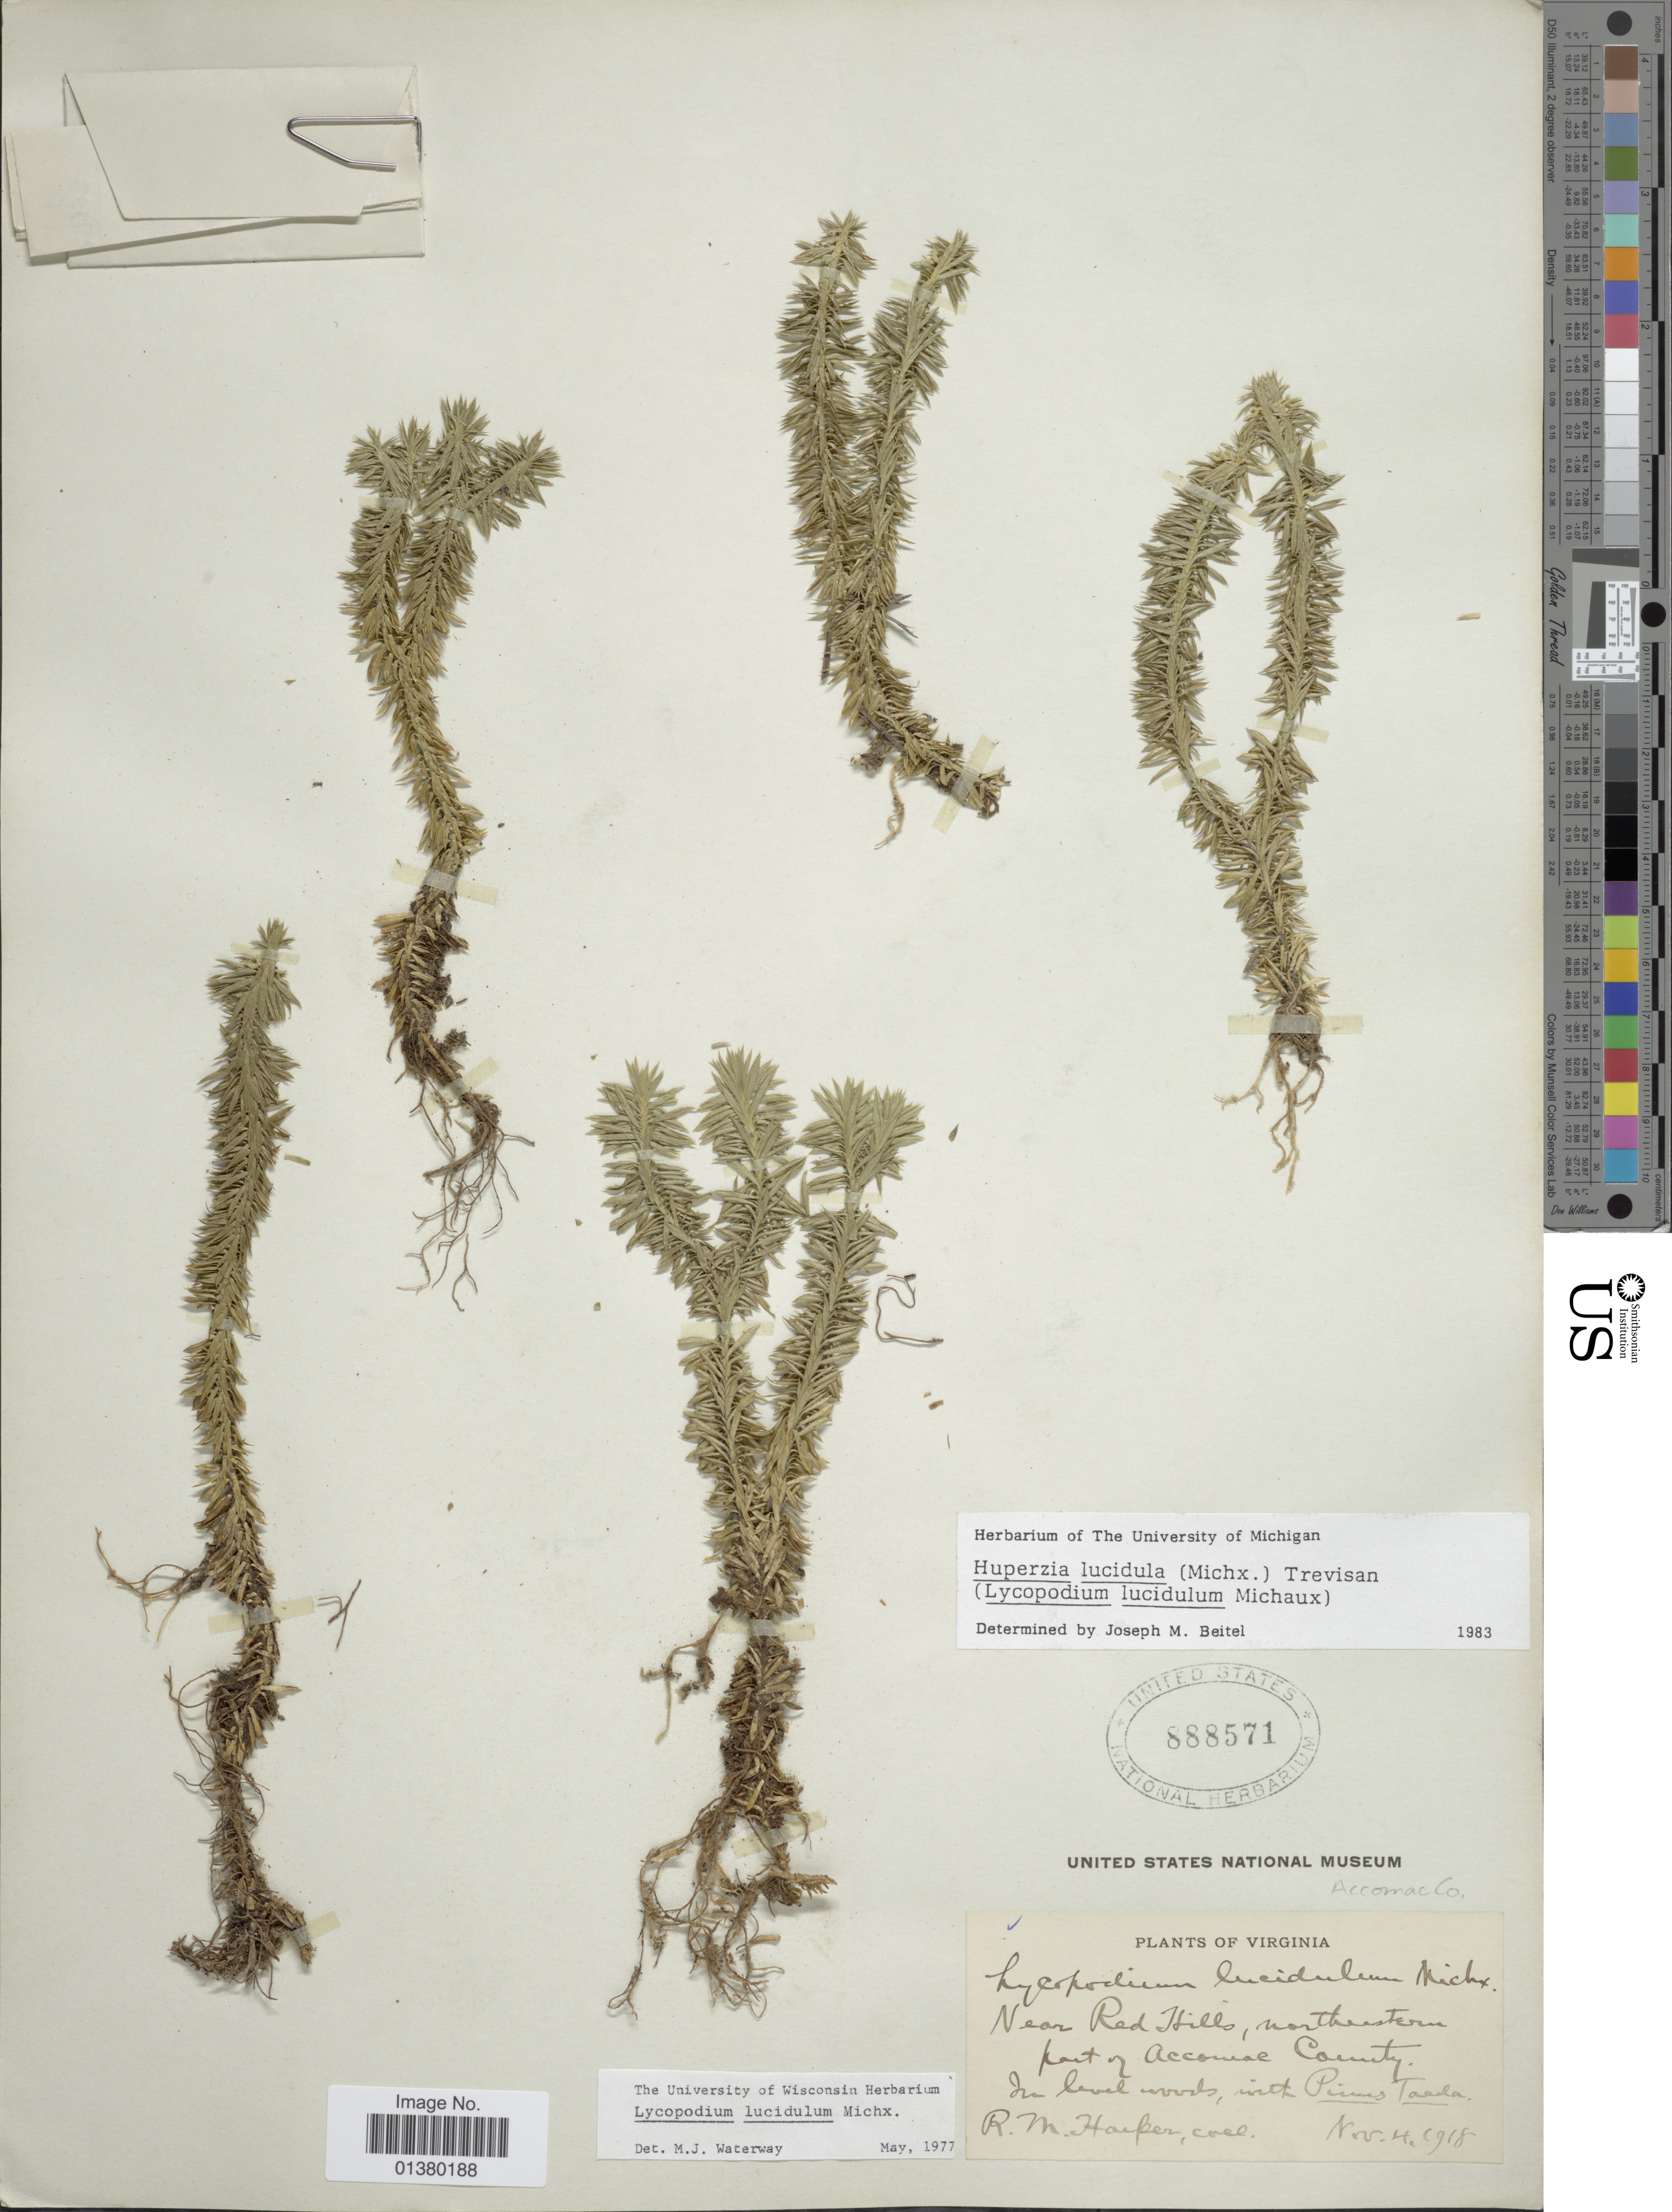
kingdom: Plantae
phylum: Tracheophyta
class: Lycopodiopsida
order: Lycopodiales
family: Lycopodiaceae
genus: Huperzia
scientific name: Huperzia lucidula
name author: (Michx.) Trevis.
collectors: R. M. Harper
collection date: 1918-11-04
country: United States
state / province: Virginia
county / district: Accomack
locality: Near Red Hills, northeastern part of Accomac [Accomack] County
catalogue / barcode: US 888571